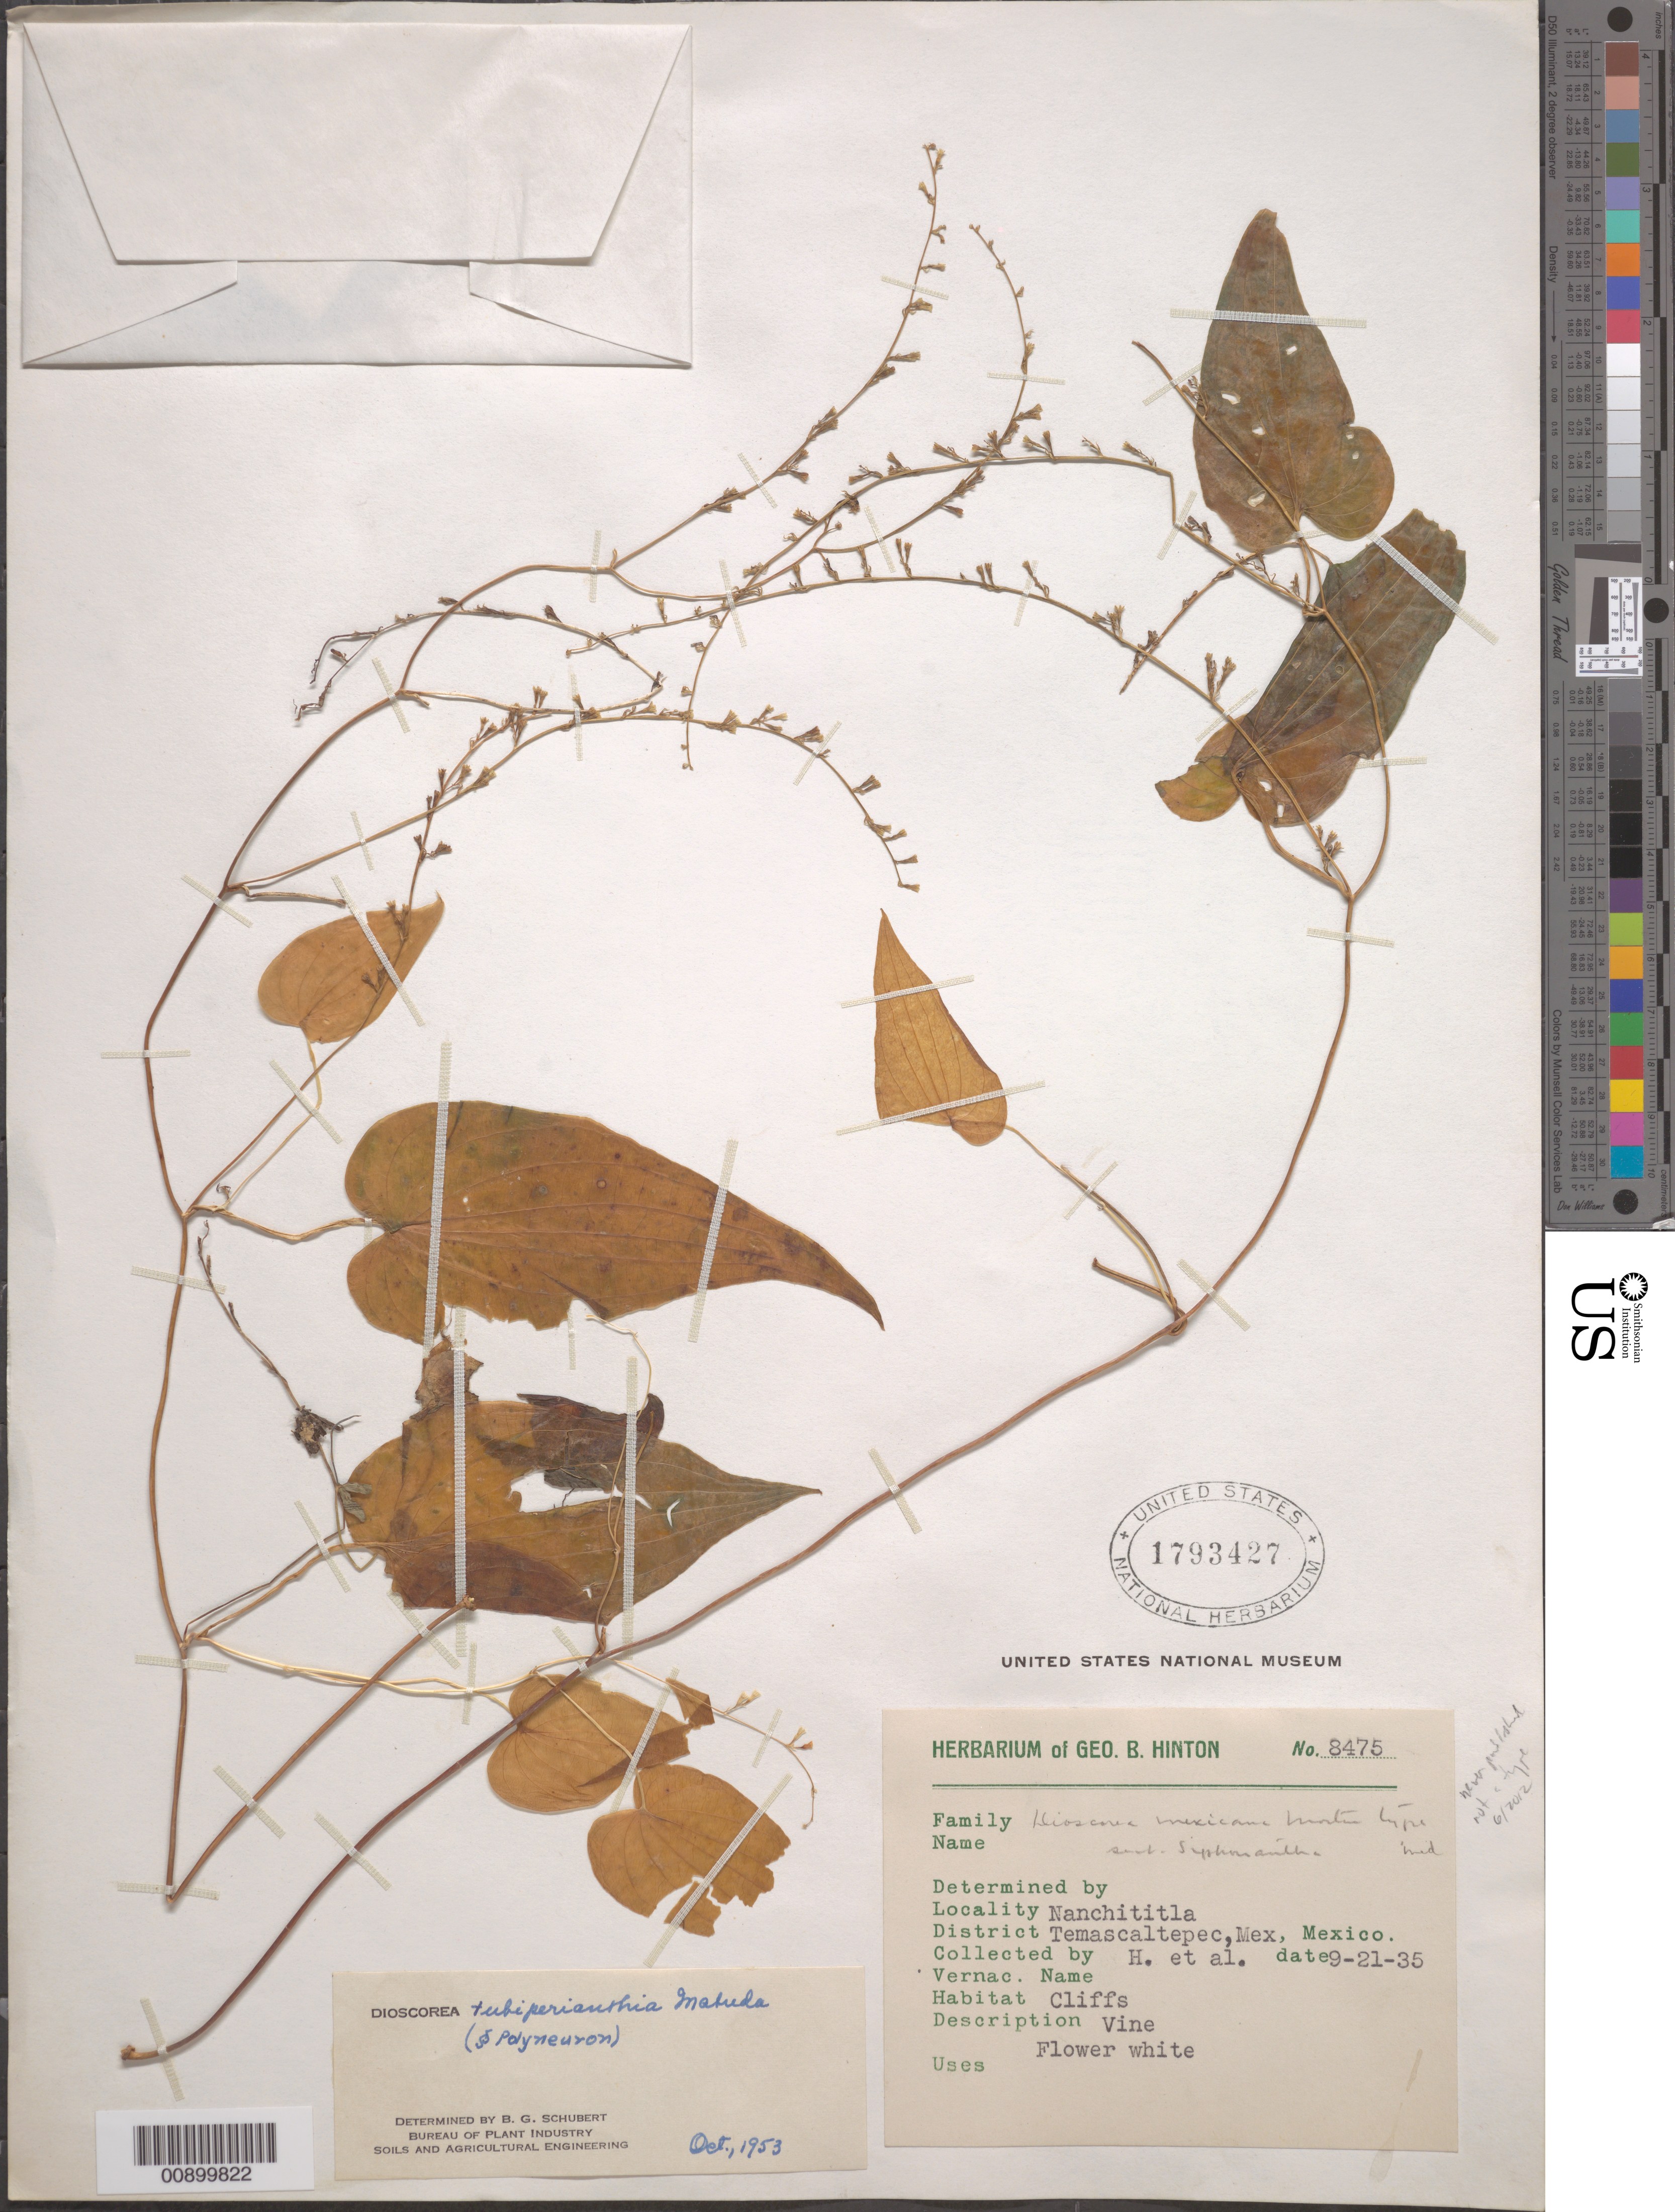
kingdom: Plantae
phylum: Tracheophyta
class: Liliopsida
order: Dioscoreales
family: Dioscoreaceae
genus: Dioscorea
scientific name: Dioscorea tubiperianthia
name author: Matuda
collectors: G. B. Hinton & et al.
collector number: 8475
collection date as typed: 21 Sep 1935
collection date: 1935-09-21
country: Mexico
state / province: México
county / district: Temascaltepec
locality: Nanchititla, District of Temascaltepec, State of México.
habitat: Cliffs.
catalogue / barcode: US 1793427